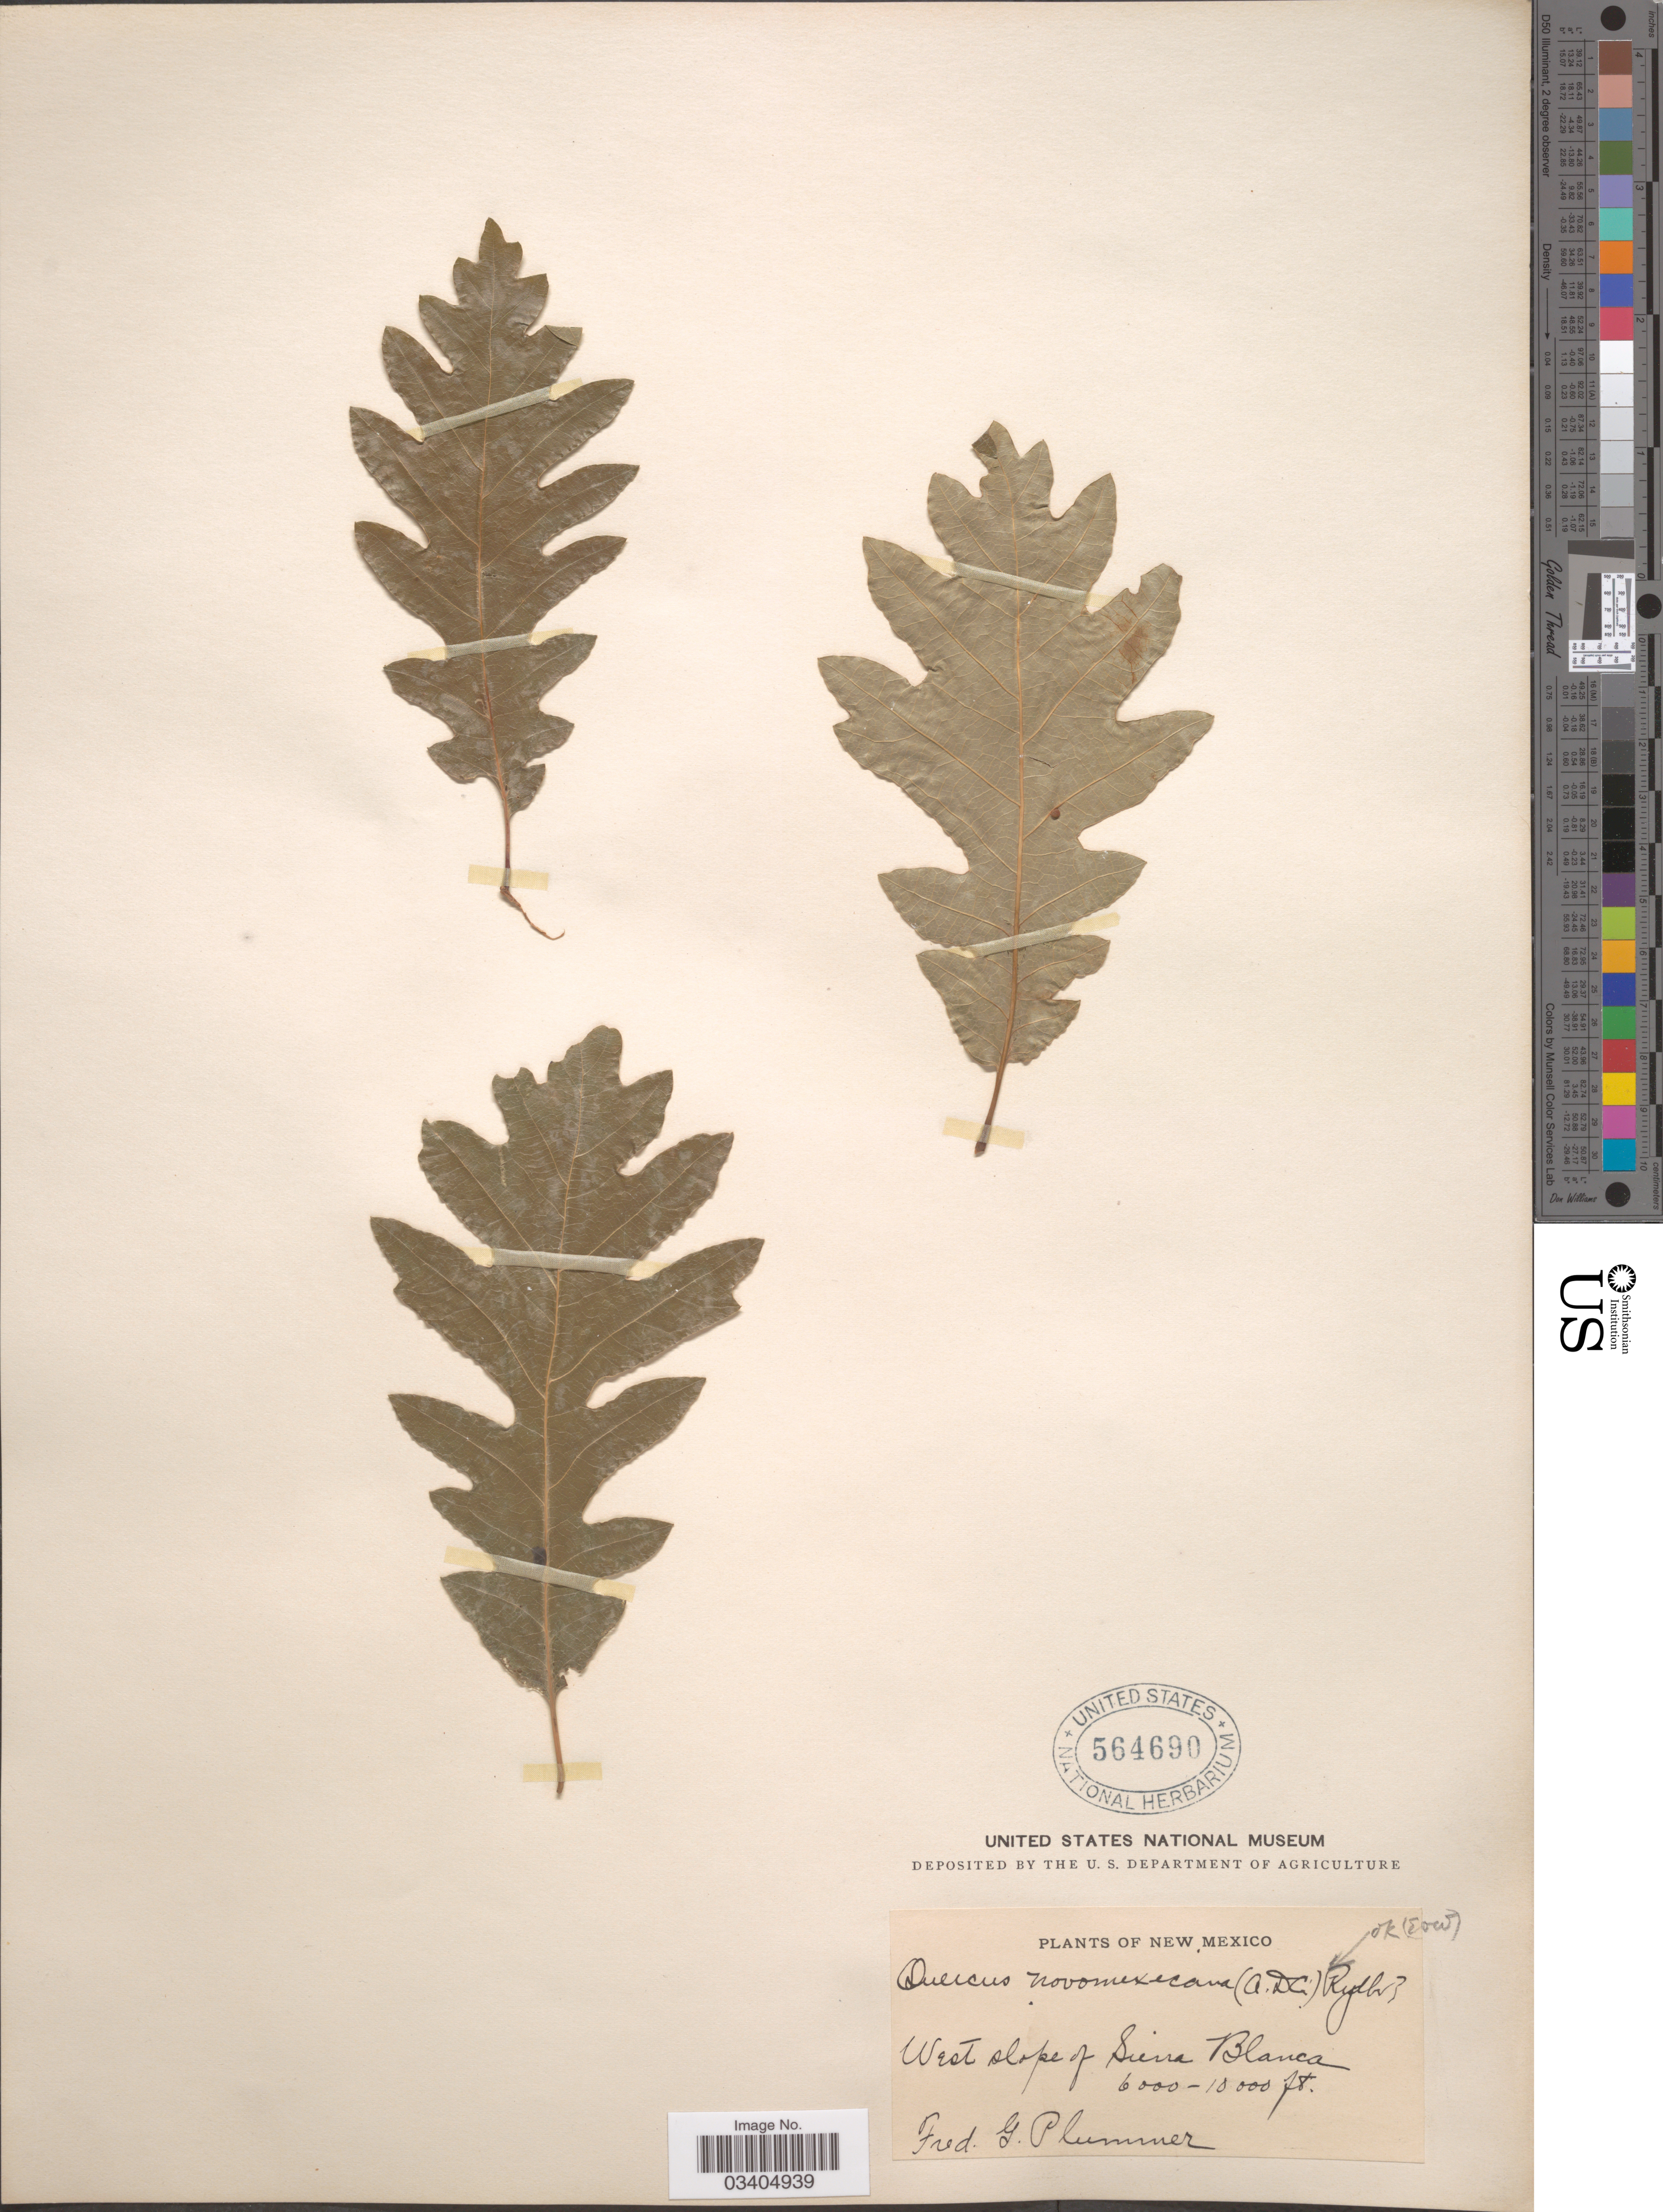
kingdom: Plantae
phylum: Tracheophyta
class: Magnoliopsida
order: Fagales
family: Fagaceae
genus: Quercus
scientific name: Quercus gambelii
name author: Nutt.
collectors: F. Plummer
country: United States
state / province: New Mexico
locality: West slope of Sierra Blanca.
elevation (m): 1829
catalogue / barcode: US 564690